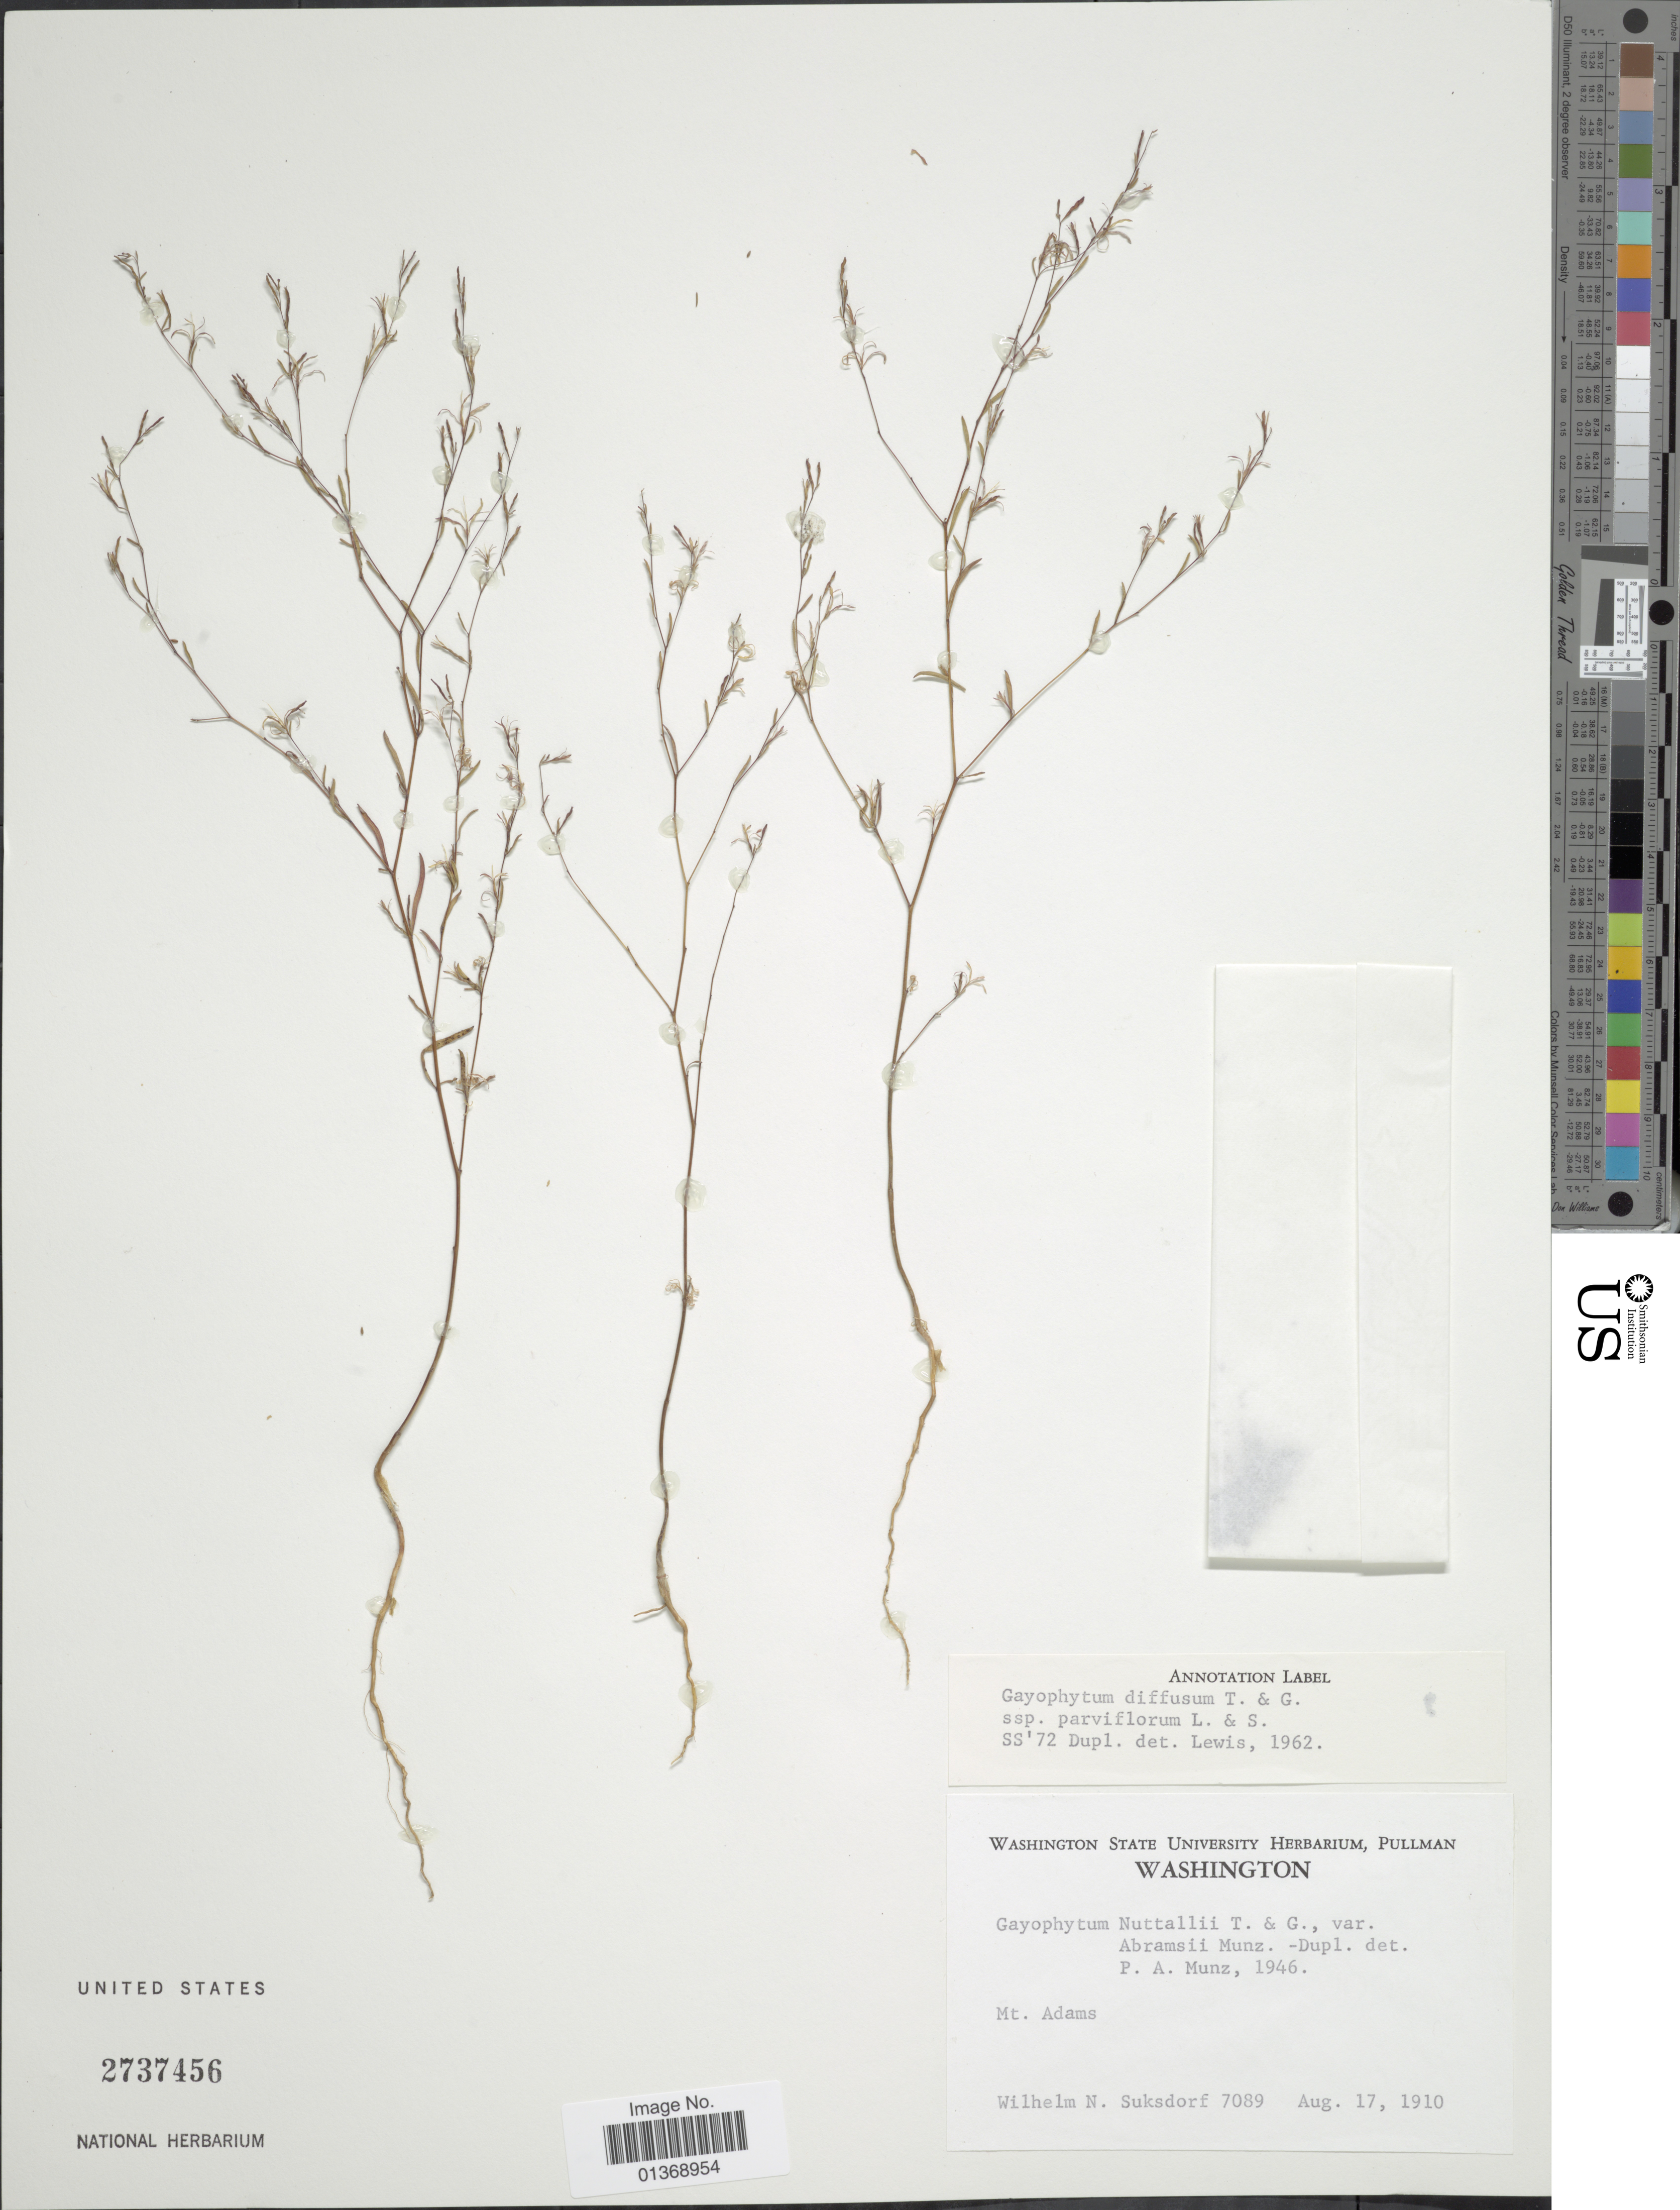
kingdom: Plantae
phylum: Tracheophyta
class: Magnoliopsida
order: Myrtales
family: Onagraceae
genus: Gayophytum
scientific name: Gayophytum diffusum subsp. parviflorum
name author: F. H. Lewis & Szweyk.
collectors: W. N. Suksdorf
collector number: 7089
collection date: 1910-08-17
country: United States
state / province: Washington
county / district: Yakima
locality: Mt. Adams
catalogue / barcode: US 2737456